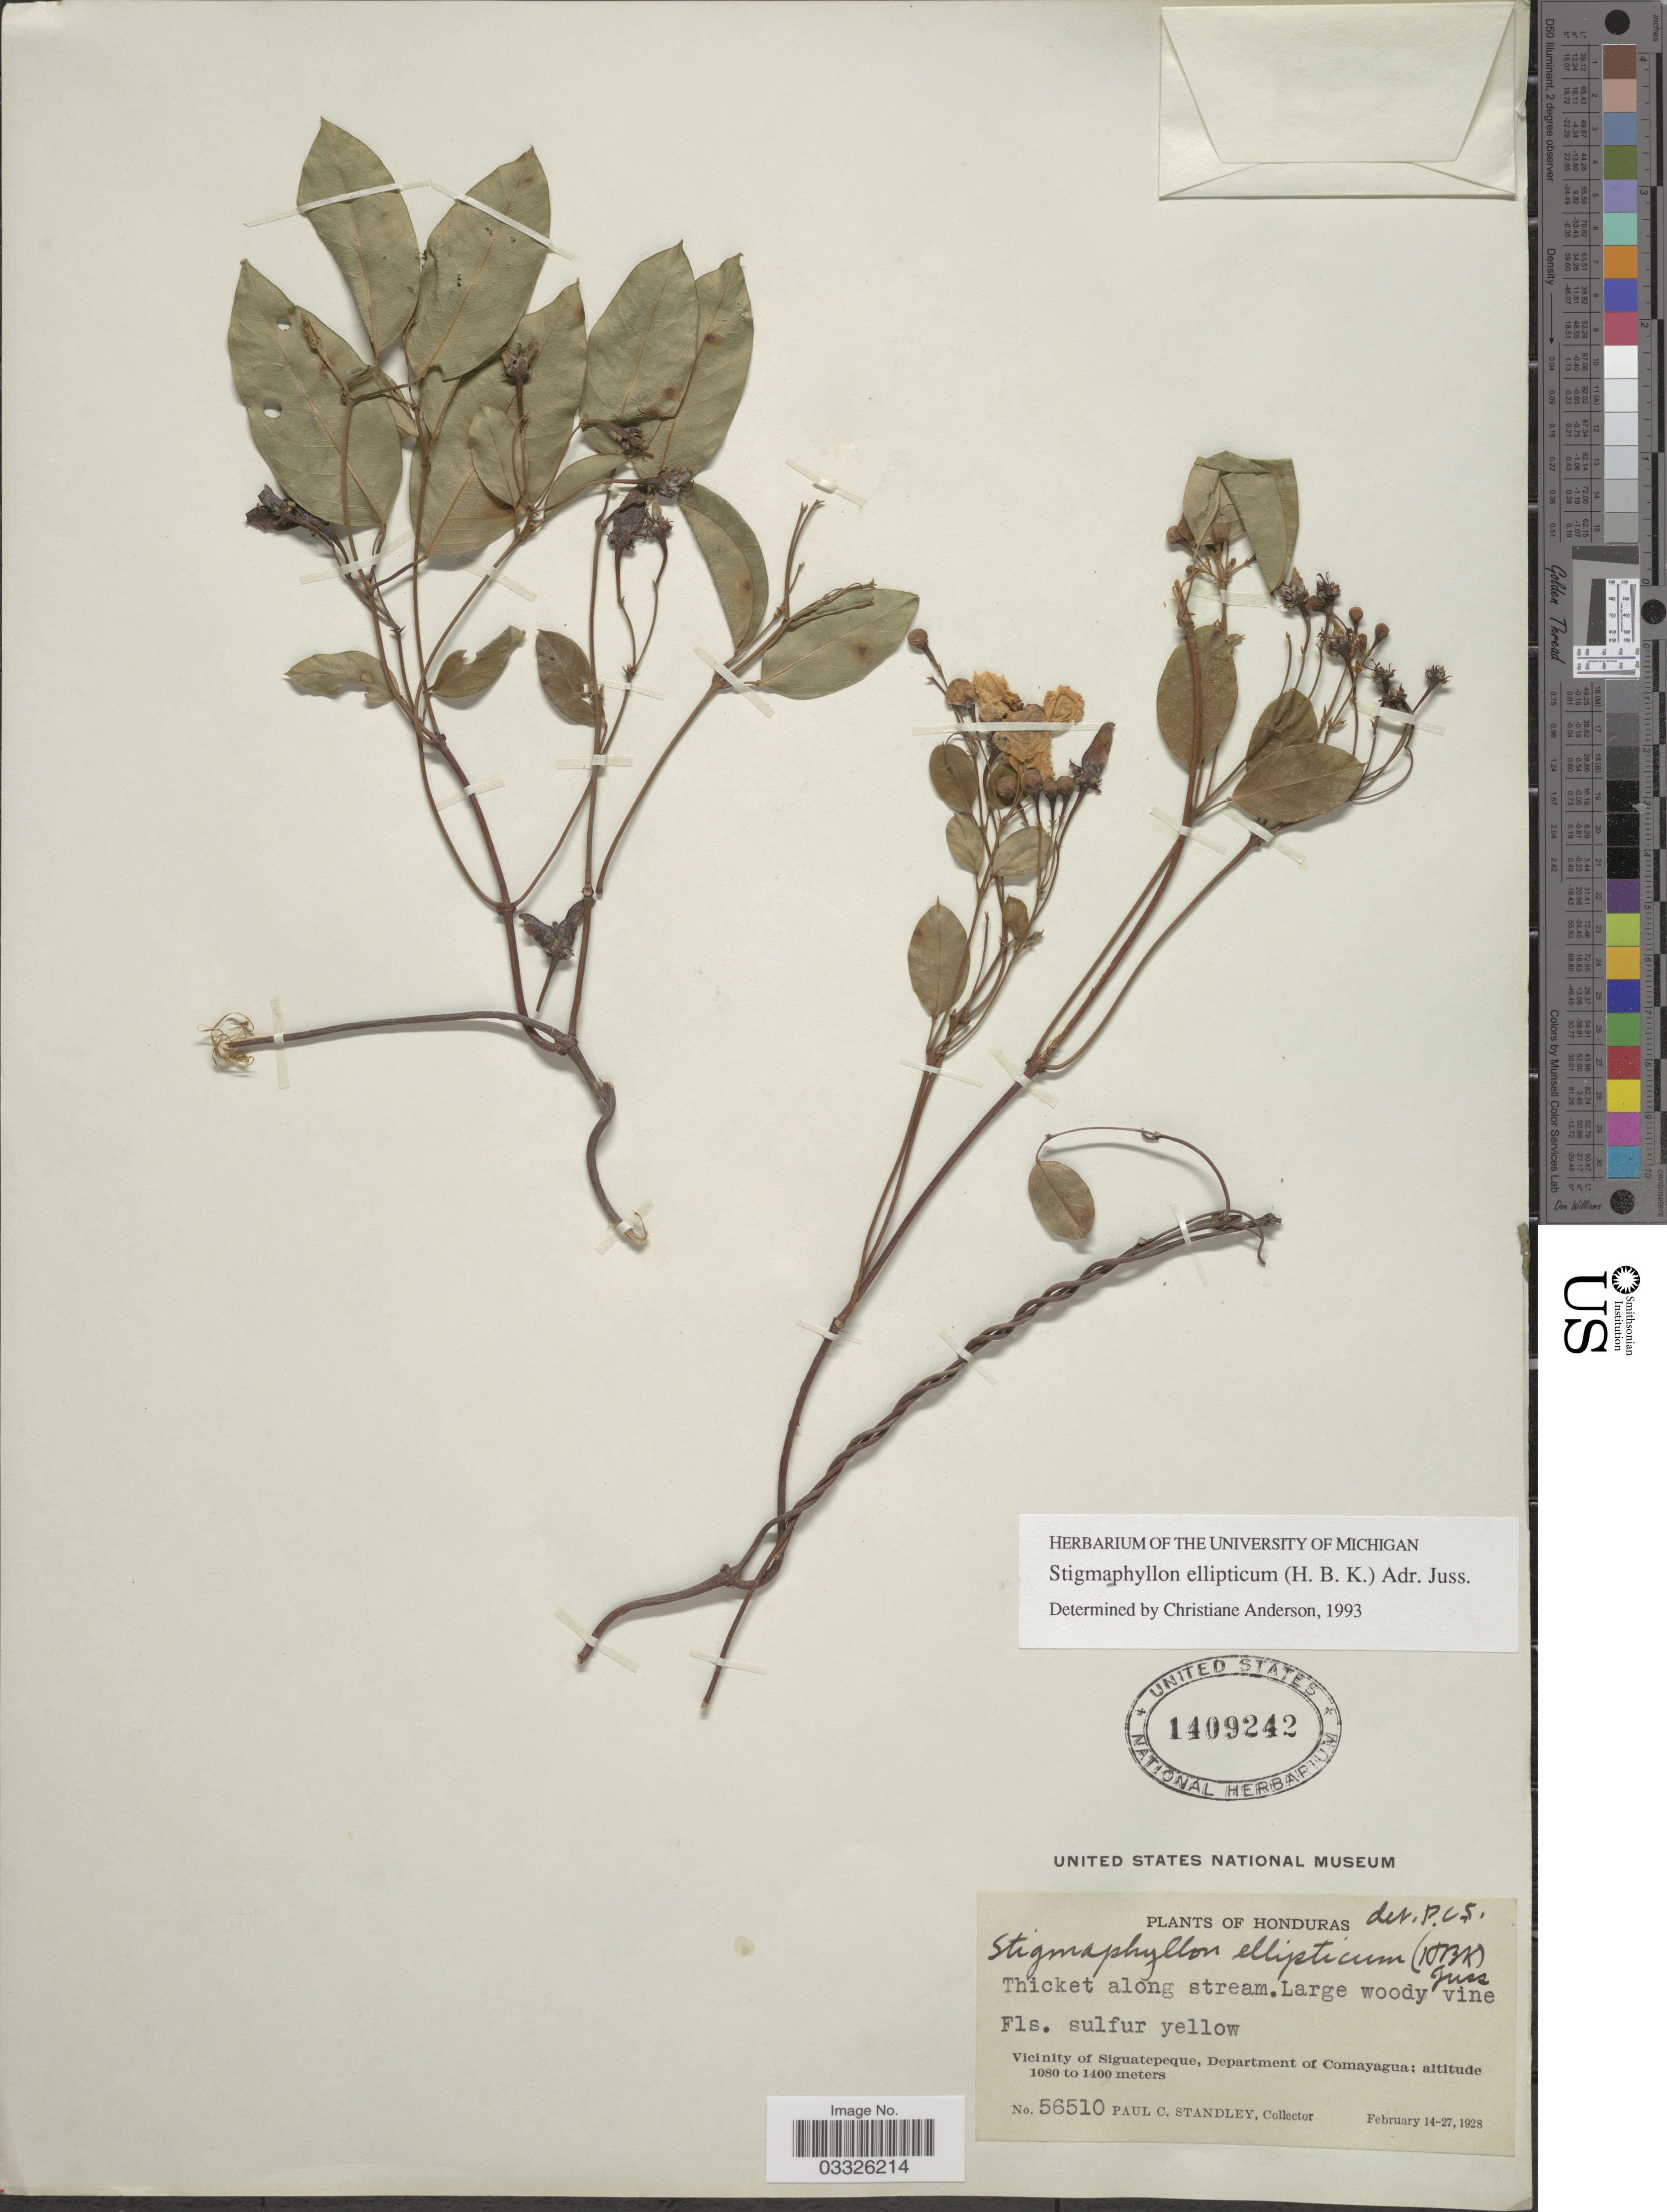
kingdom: Plantae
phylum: Tracheophyta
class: Magnoliopsida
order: Malpighiales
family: Malpighiaceae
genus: Stigmaphyllon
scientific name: Stigmaphyllon ellipticum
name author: (Kunth) A. Juss.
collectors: P. C. Standley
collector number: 56510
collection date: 1928-02-14/1928-02-27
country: Honduras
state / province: Comayagua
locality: Vicinity of Siguatepeque, Department of Comayagua.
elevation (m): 1080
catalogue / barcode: US 1409242